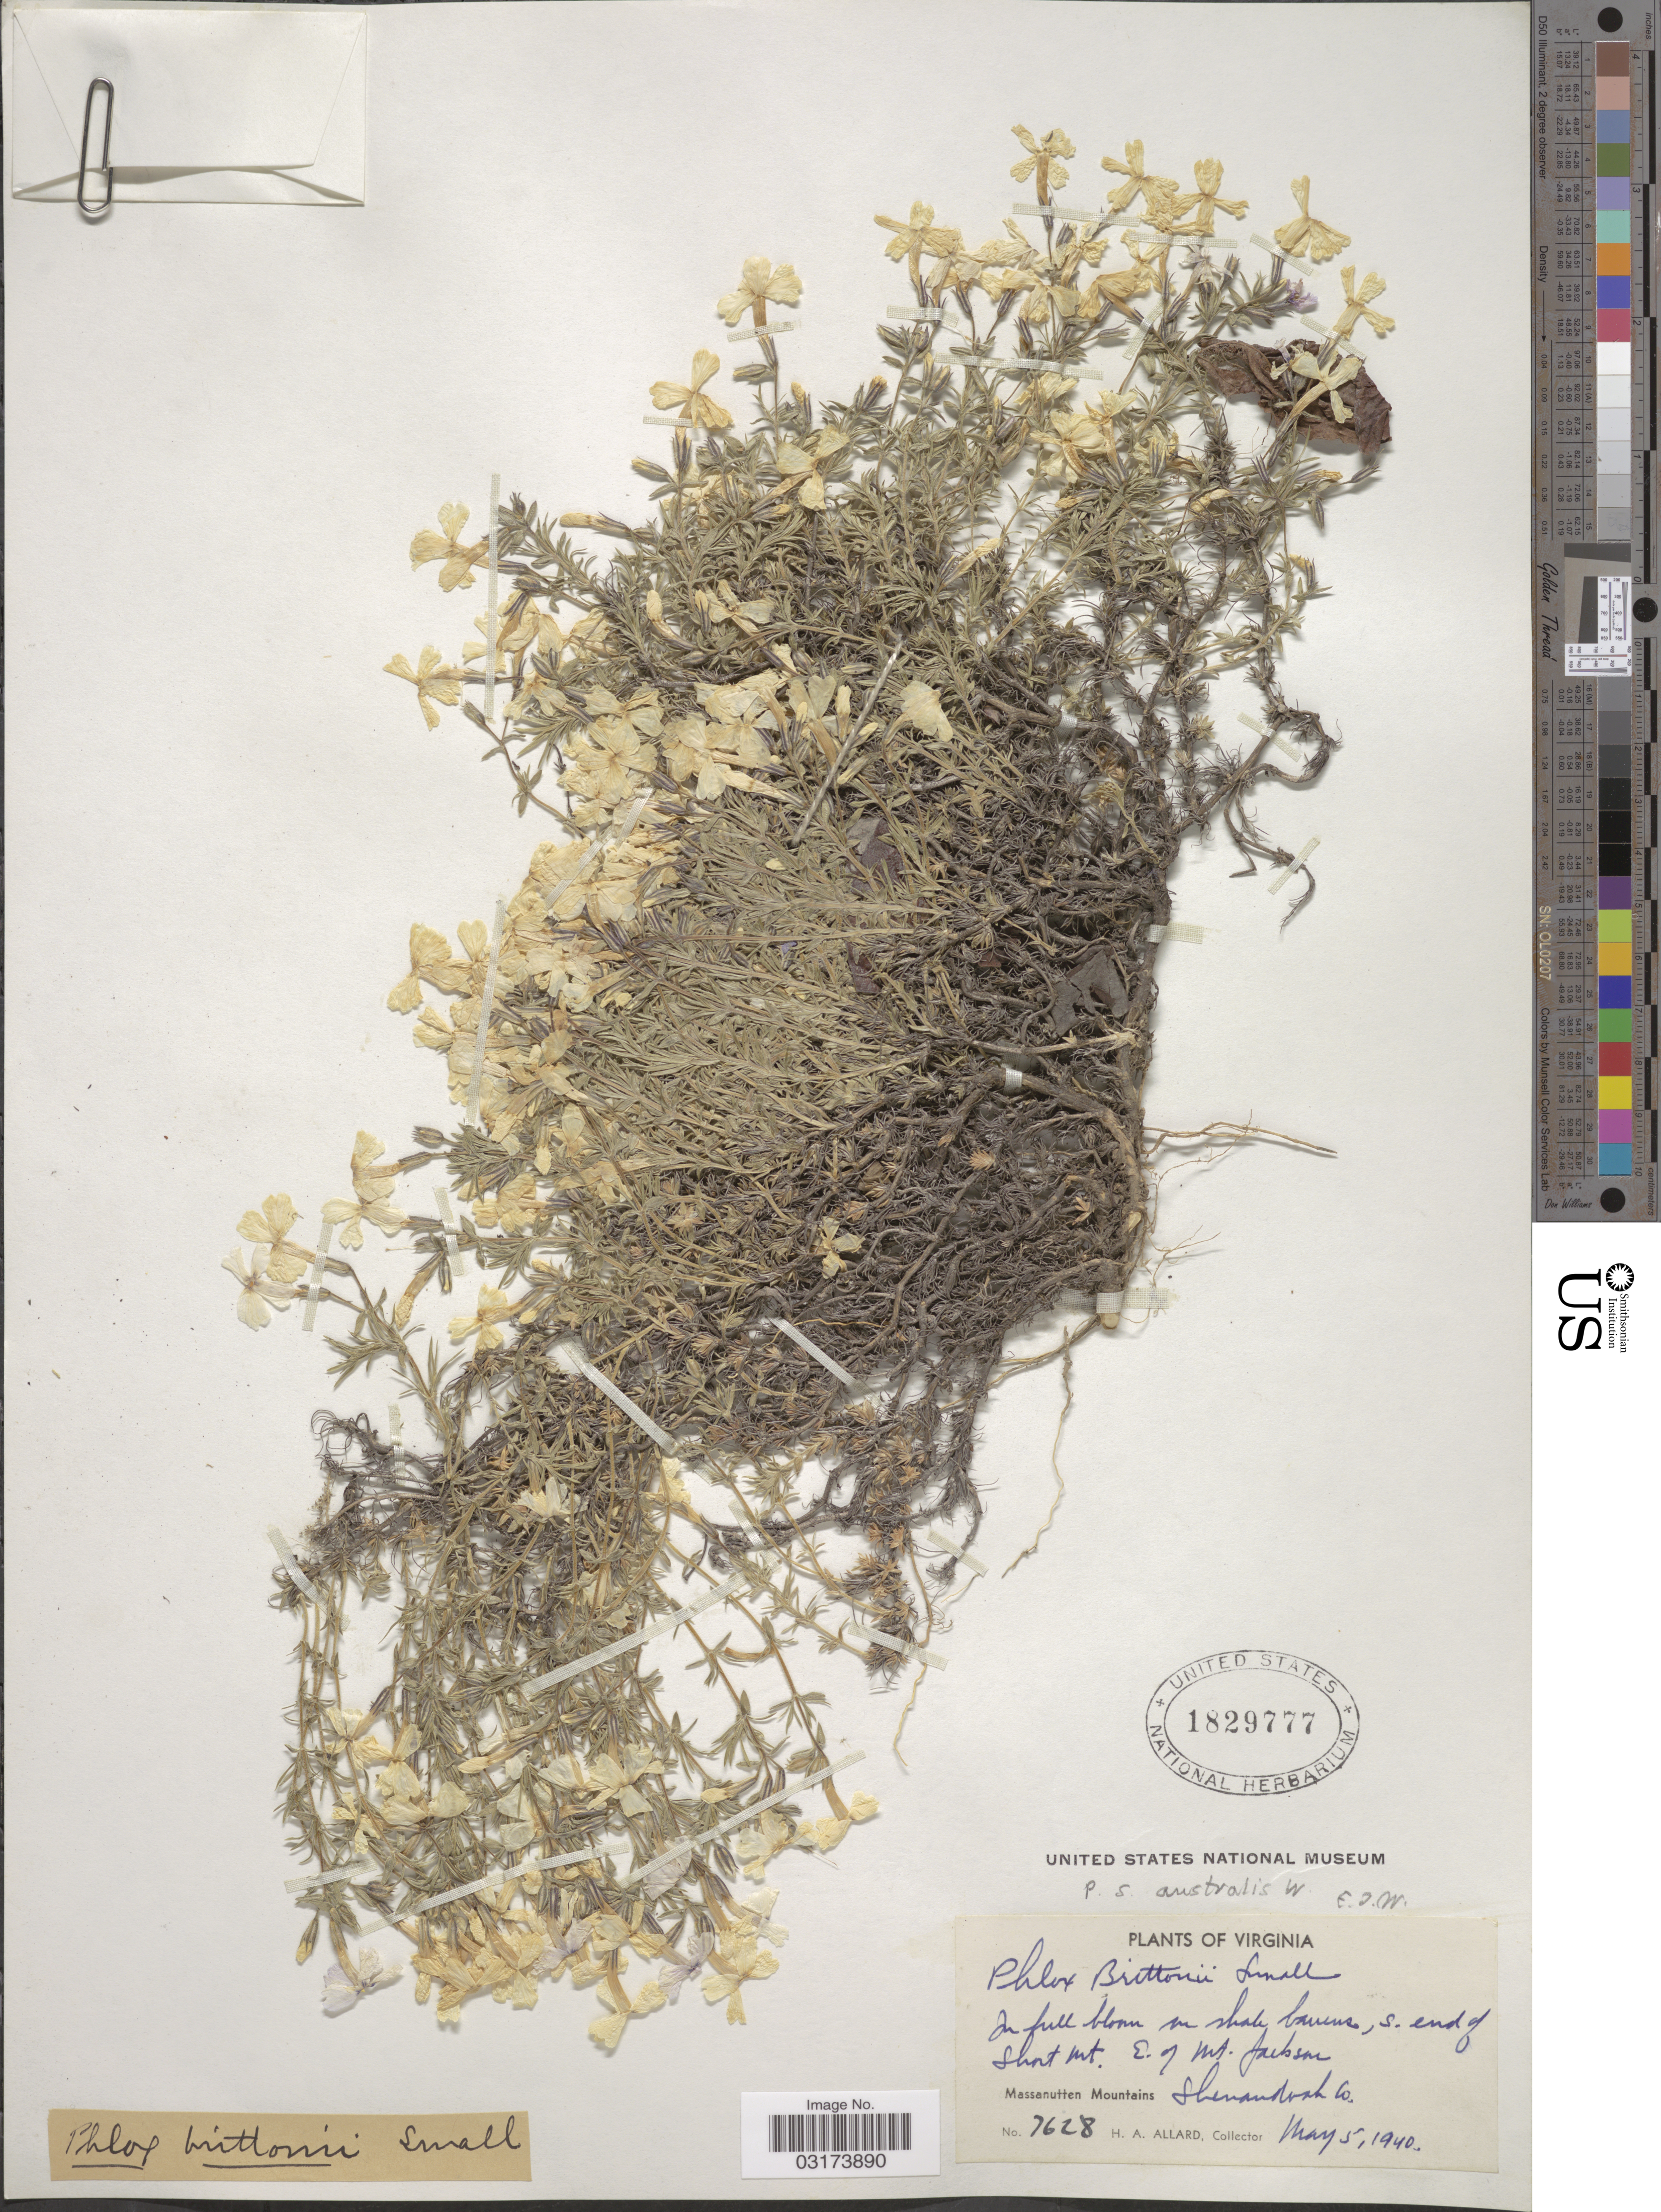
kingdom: Plantae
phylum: Tracheophyta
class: Magnoliopsida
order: Ericales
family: Polemoniaceae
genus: Phlox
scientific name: Phlox subulata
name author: L.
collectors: H. A. Allard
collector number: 7628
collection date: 1940-05-05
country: United States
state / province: Virginia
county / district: Shenandoah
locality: S. end of Short Mt. E. of Mt. Jackson, Massanutten Mountains, Shenandoah Co.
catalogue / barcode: US 1829777